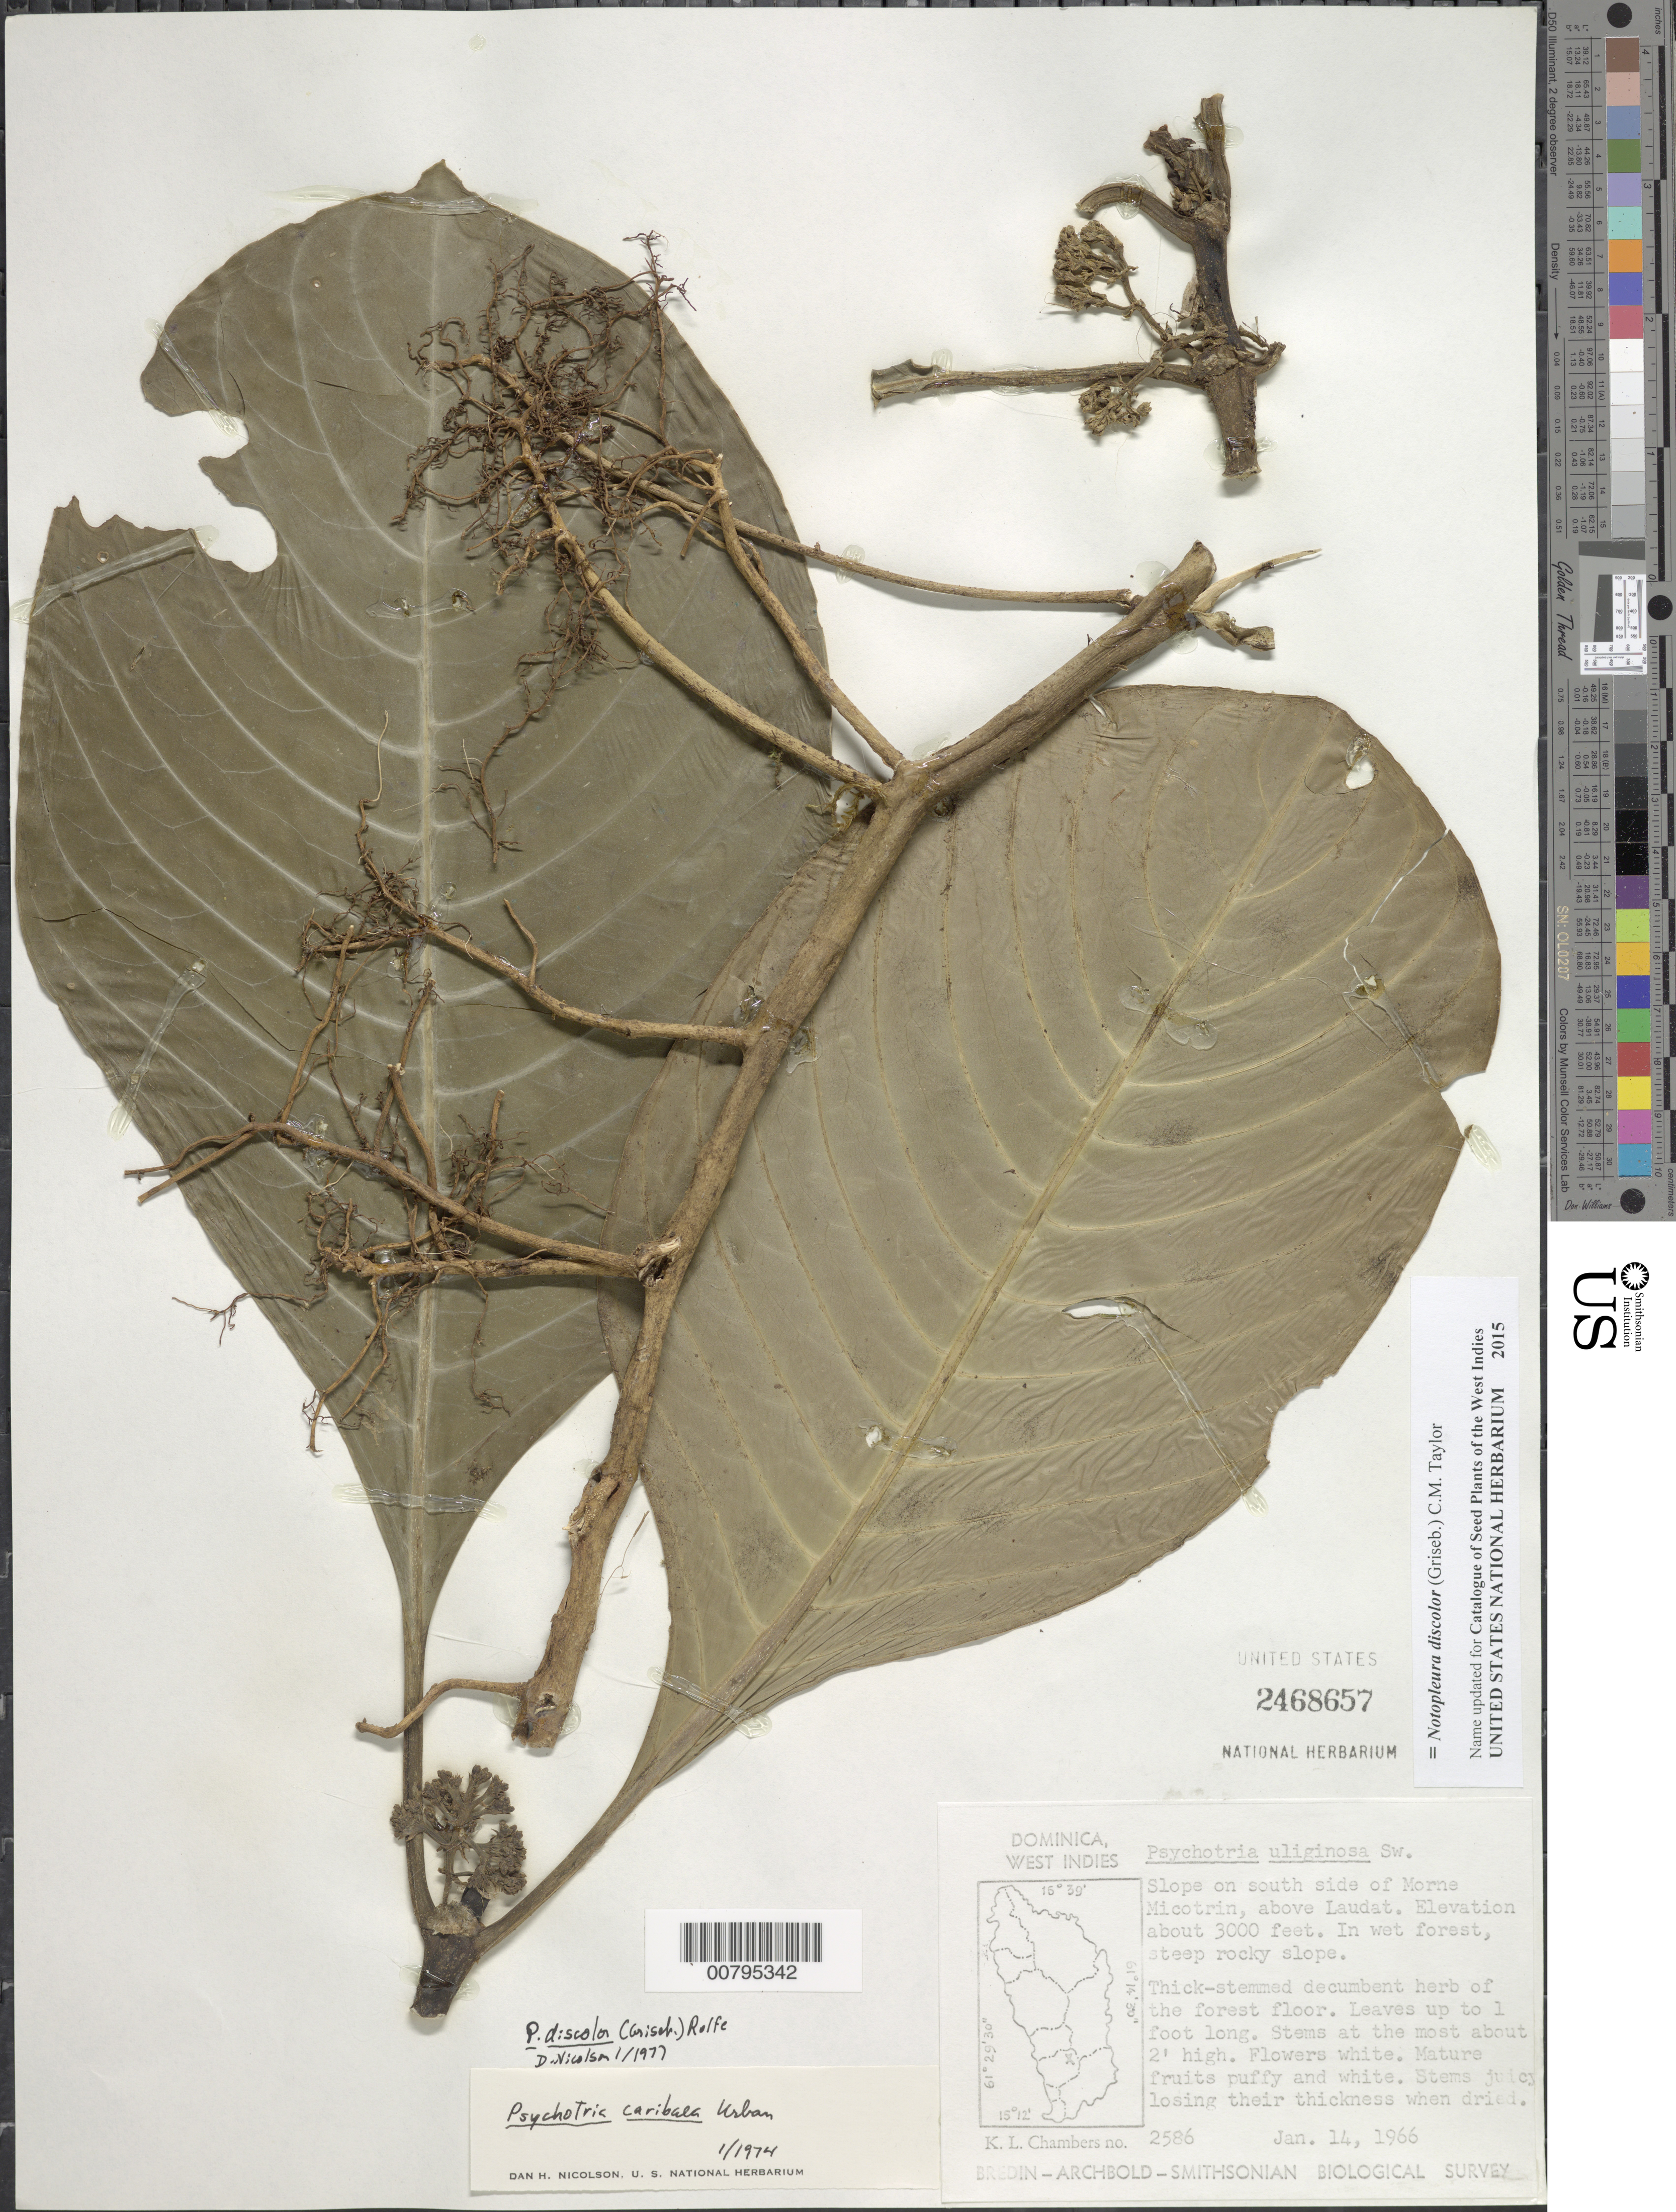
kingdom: Plantae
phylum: Tracheophyta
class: Magnoliopsida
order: Gentianales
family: Rubiaceae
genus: Notopleura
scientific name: Notopleura discolor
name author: (Griseb.) C.M. Taylor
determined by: Nicolson, Dan H.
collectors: K. L. Chambers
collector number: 2586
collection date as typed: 14 Jan 1966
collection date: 1966-01-14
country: Dominica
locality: Slope on south side of Morne Micotrin, above Laudat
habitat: In wet forest, on steep rocky slope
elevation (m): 914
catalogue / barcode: US 2468657